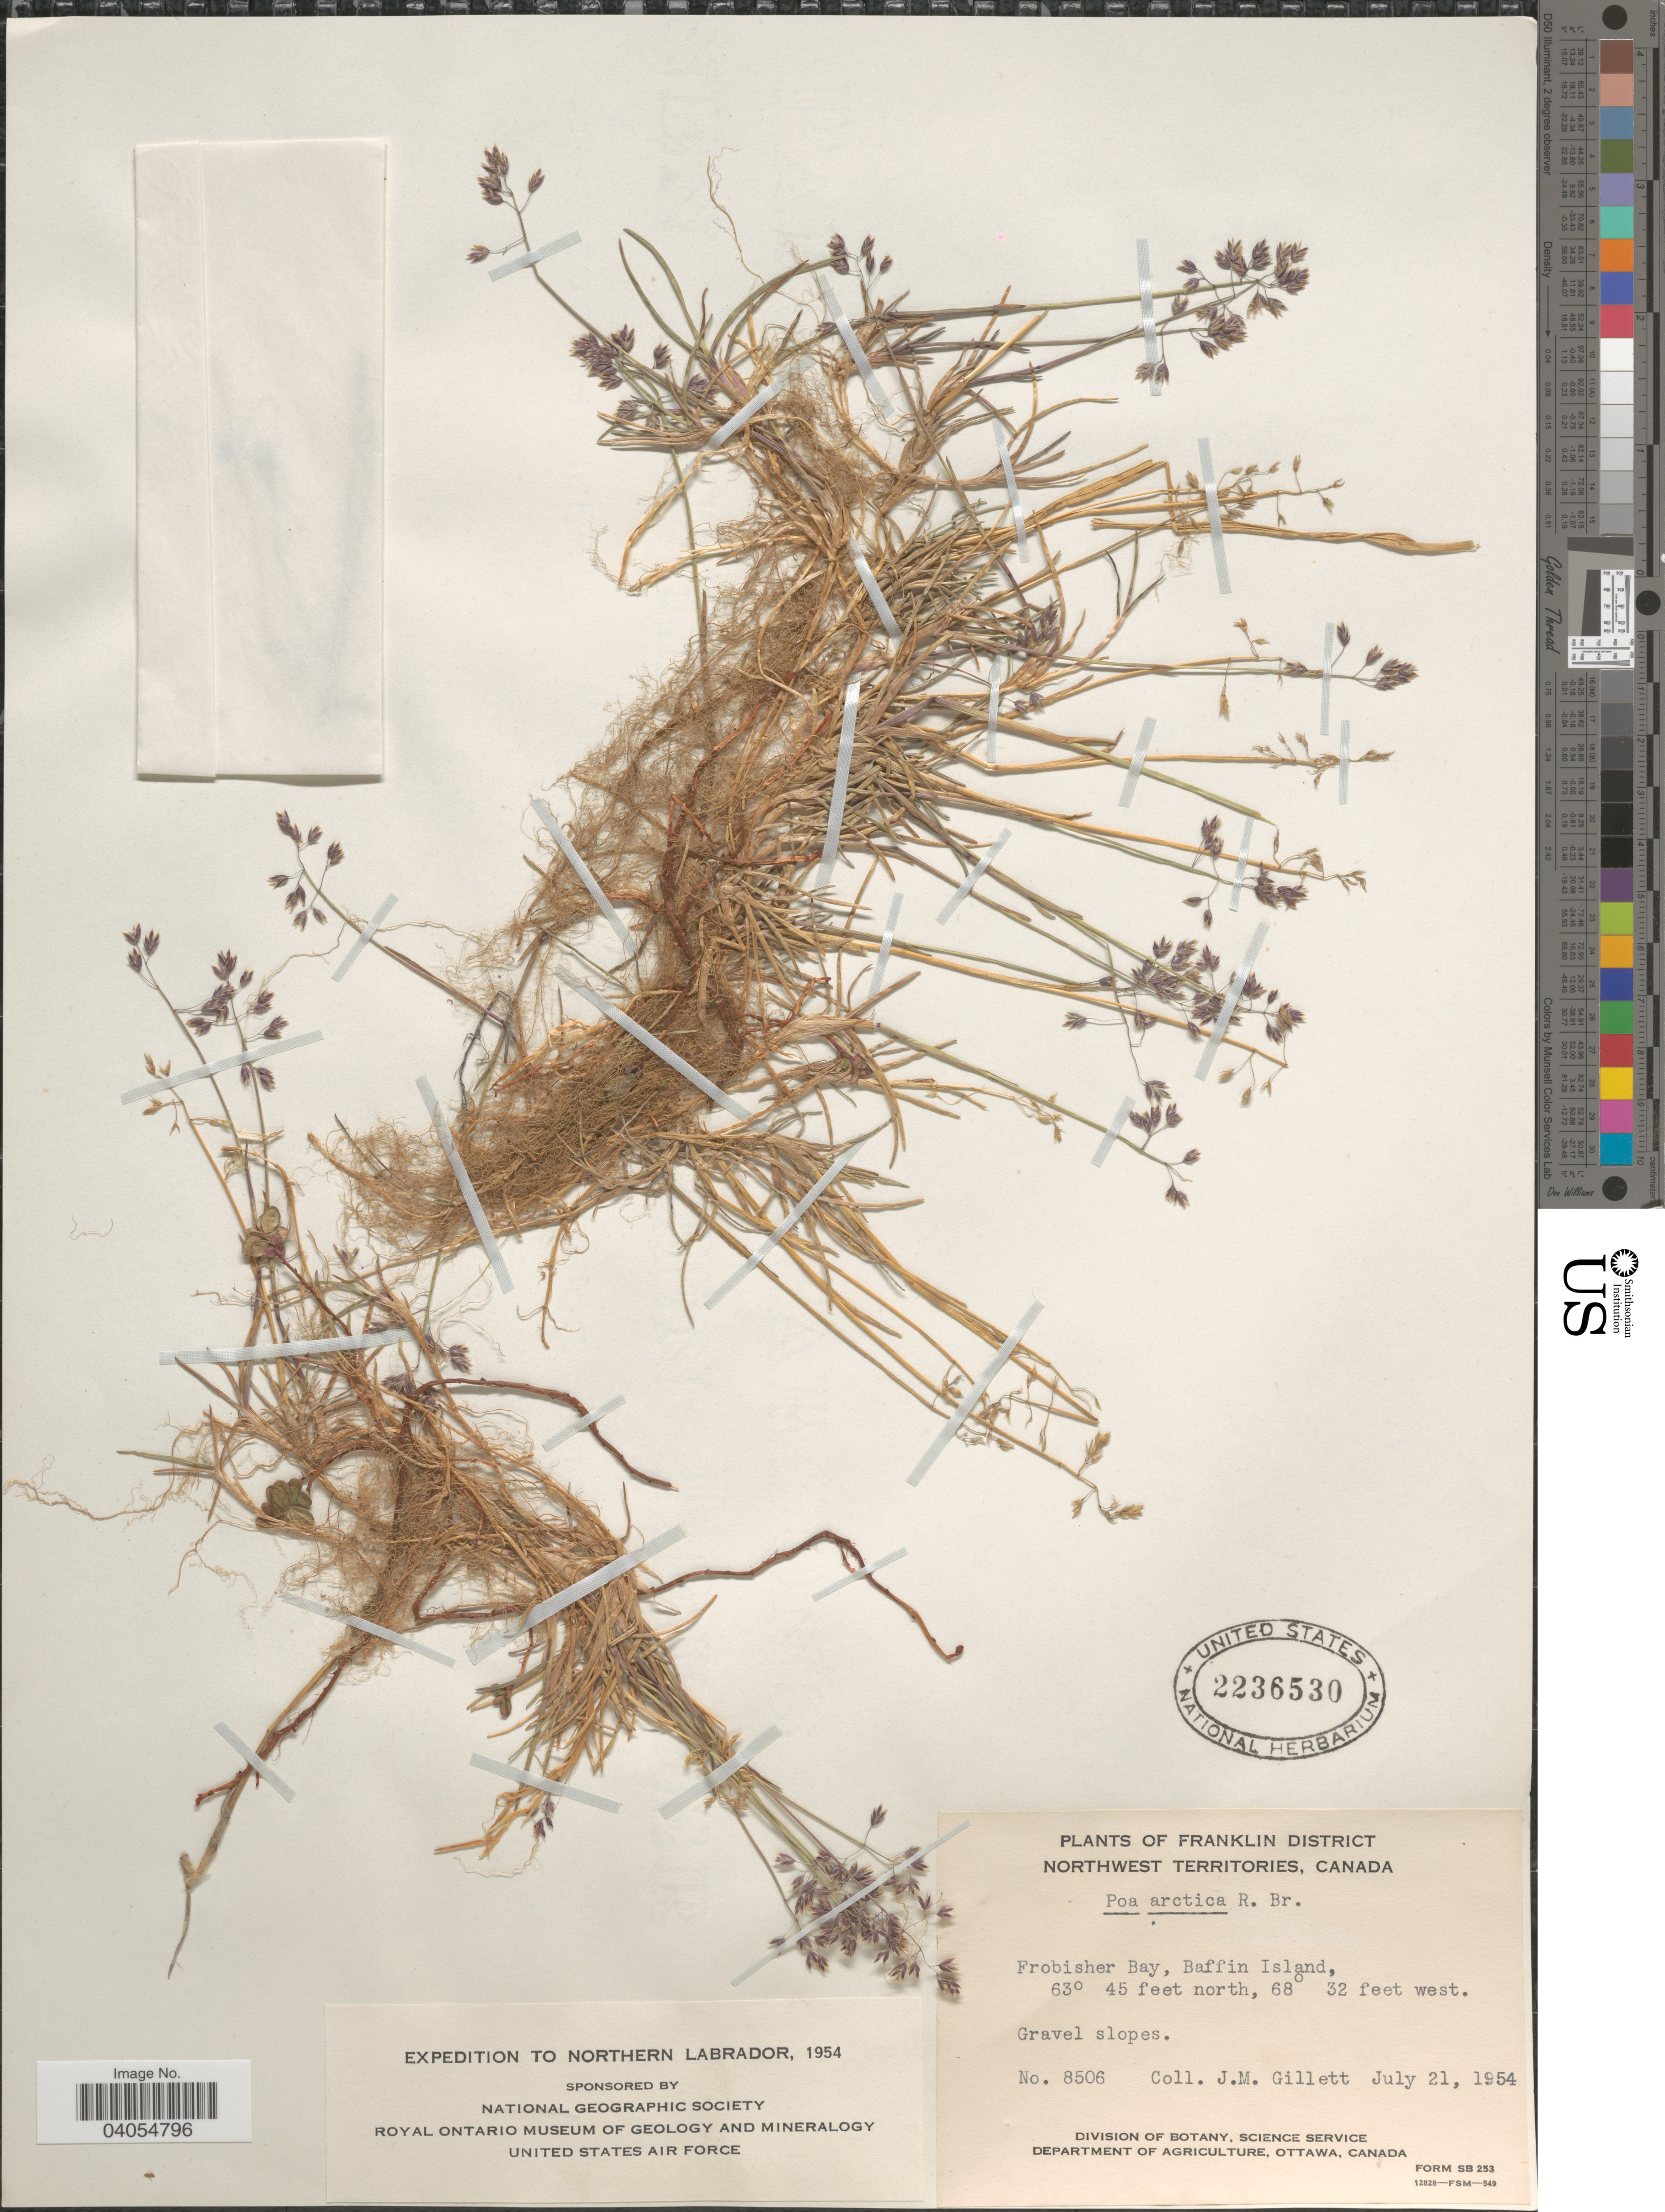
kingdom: Plantae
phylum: Tracheophyta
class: Liliopsida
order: Poales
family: Poaceae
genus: Poa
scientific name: Poa arctica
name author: R. Br.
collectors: J. M. Gillett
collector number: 8506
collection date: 1954-07-21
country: Canada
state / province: Northwest Territories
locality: Franklin District. Frobisher Bay, Baffin Island. Northern Labrador.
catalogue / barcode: US 2236530